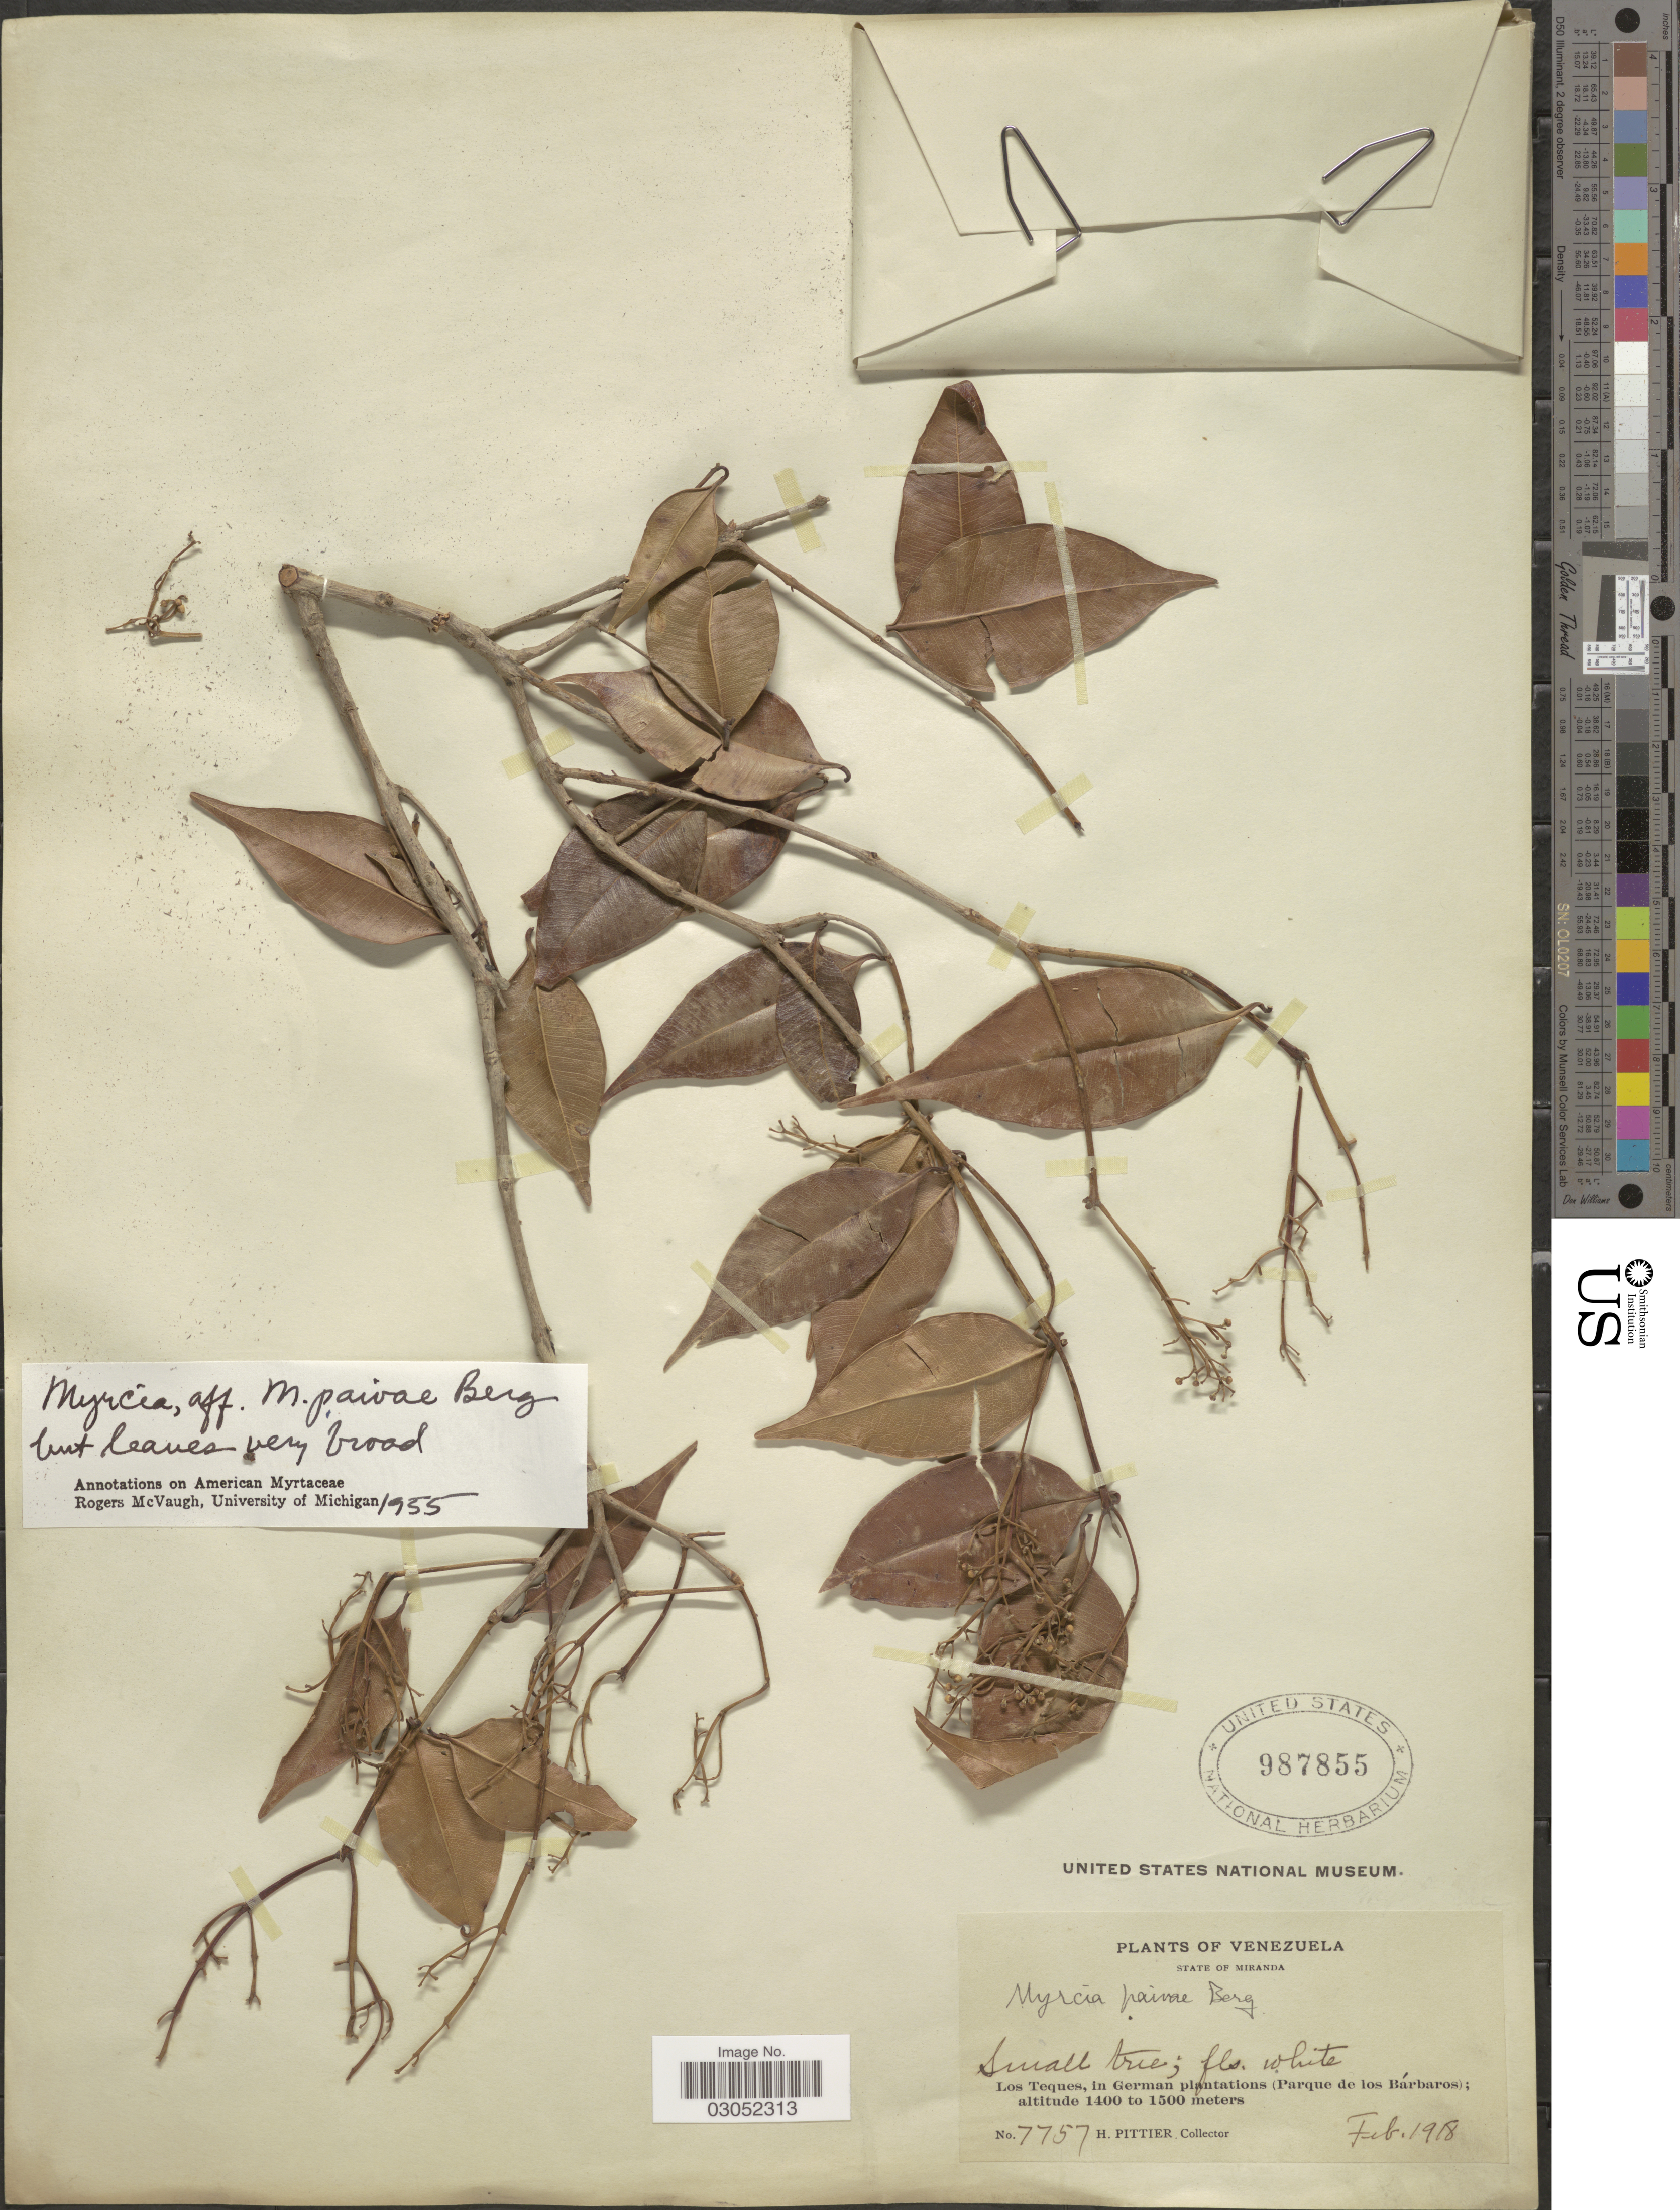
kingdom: Plantae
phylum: Tracheophyta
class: Magnoliopsida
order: Myrtales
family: Myrtaceae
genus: Myrcia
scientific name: Myrcia paivae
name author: O. Berg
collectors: H. F. Pittier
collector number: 7757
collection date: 1918-02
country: Venezuela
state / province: Miranda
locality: Los Teques, in German plantations (Parque de los Bárbaros).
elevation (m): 1400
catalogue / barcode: US 987855